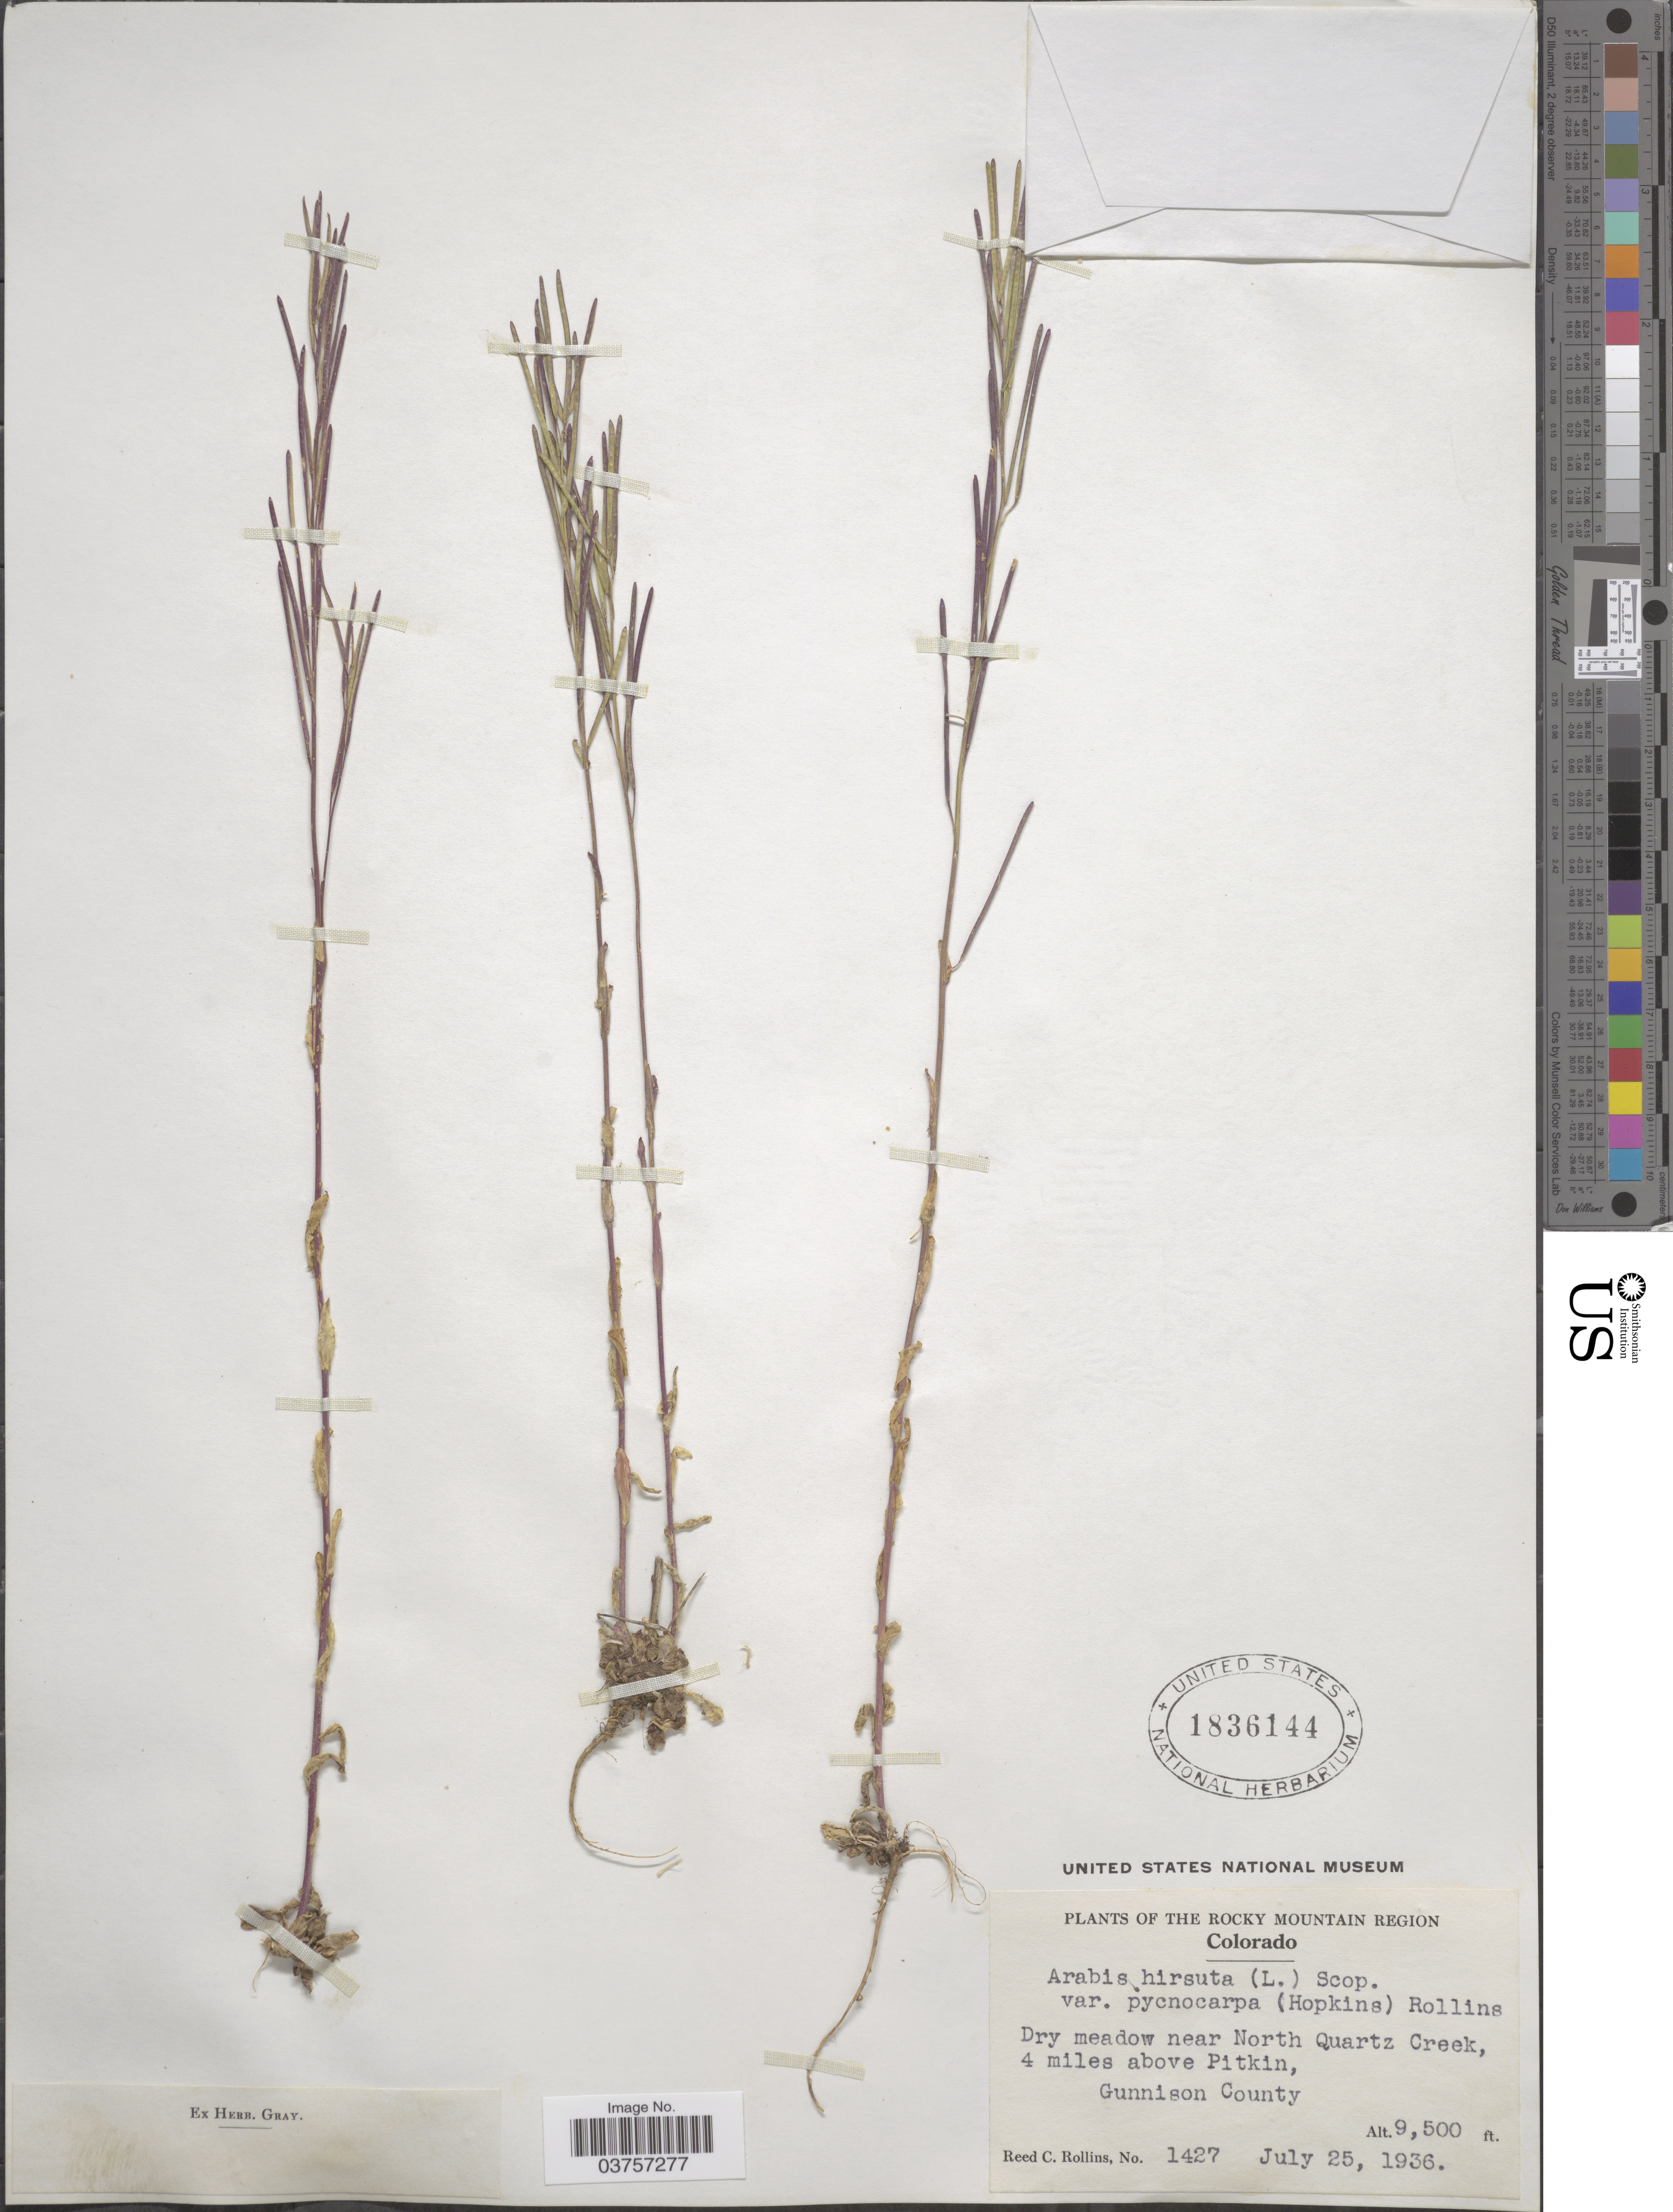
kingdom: Plantae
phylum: Tracheophyta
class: Magnoliopsida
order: Brassicales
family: Brassicaceae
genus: Arabis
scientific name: Arabis hirsuta var. pycnocarpa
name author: M. Hopkins & Rollins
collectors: R. C. Rollins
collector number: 1427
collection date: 1936-07-25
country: United States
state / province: Colorado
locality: The Rocky Mountain Region; near North Quartz Creek, 4 miles above Pitkin, Gunnison County.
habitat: dry meadow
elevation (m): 2896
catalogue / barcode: US 1836144